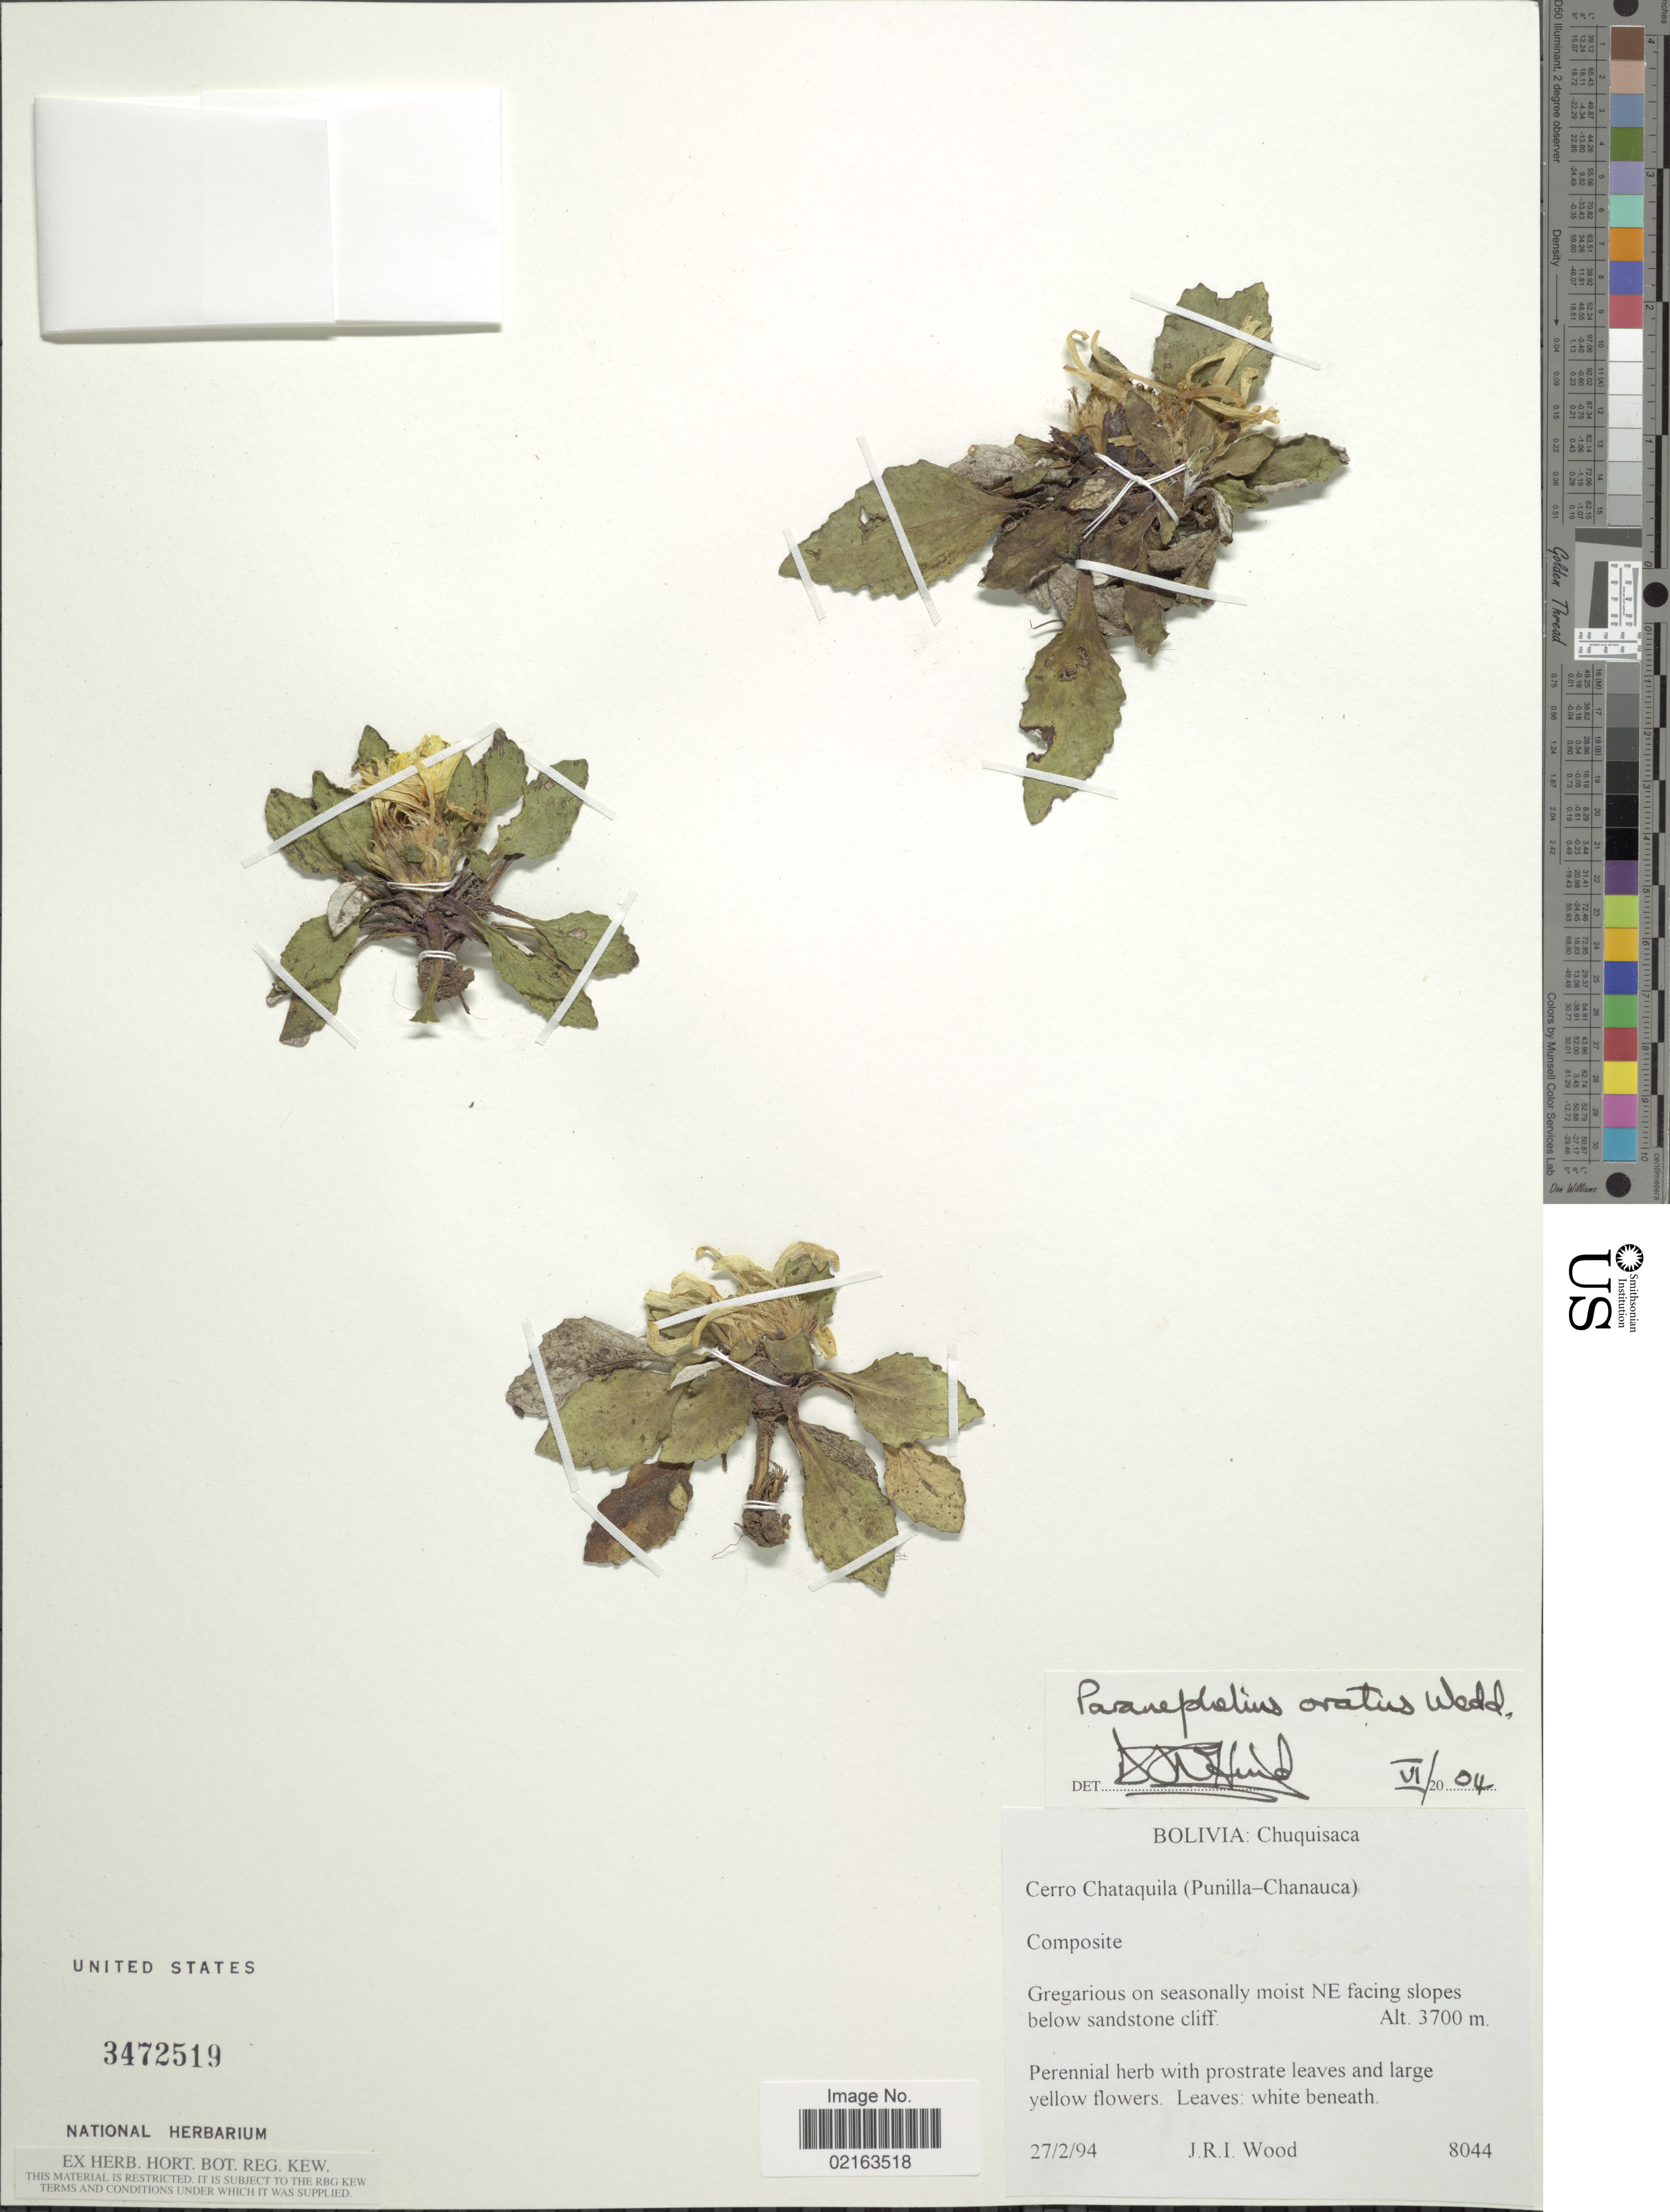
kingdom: Plantae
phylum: Tracheophyta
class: Magnoliopsida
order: Asterales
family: Asteraceae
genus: Paranephelius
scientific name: Paranephelius ovatus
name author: A. Gray ex Wedd.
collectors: J. R. I. Wood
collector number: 8044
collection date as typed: Transcribed d/m/y: 27/2/94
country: Bolivia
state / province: Chuquisaca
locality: Cerro Chataquila (Punilla-Chanauca). Gregarious on seasonally moist NE facing slopes below sandstone cliff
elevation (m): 3700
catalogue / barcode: US 3472519